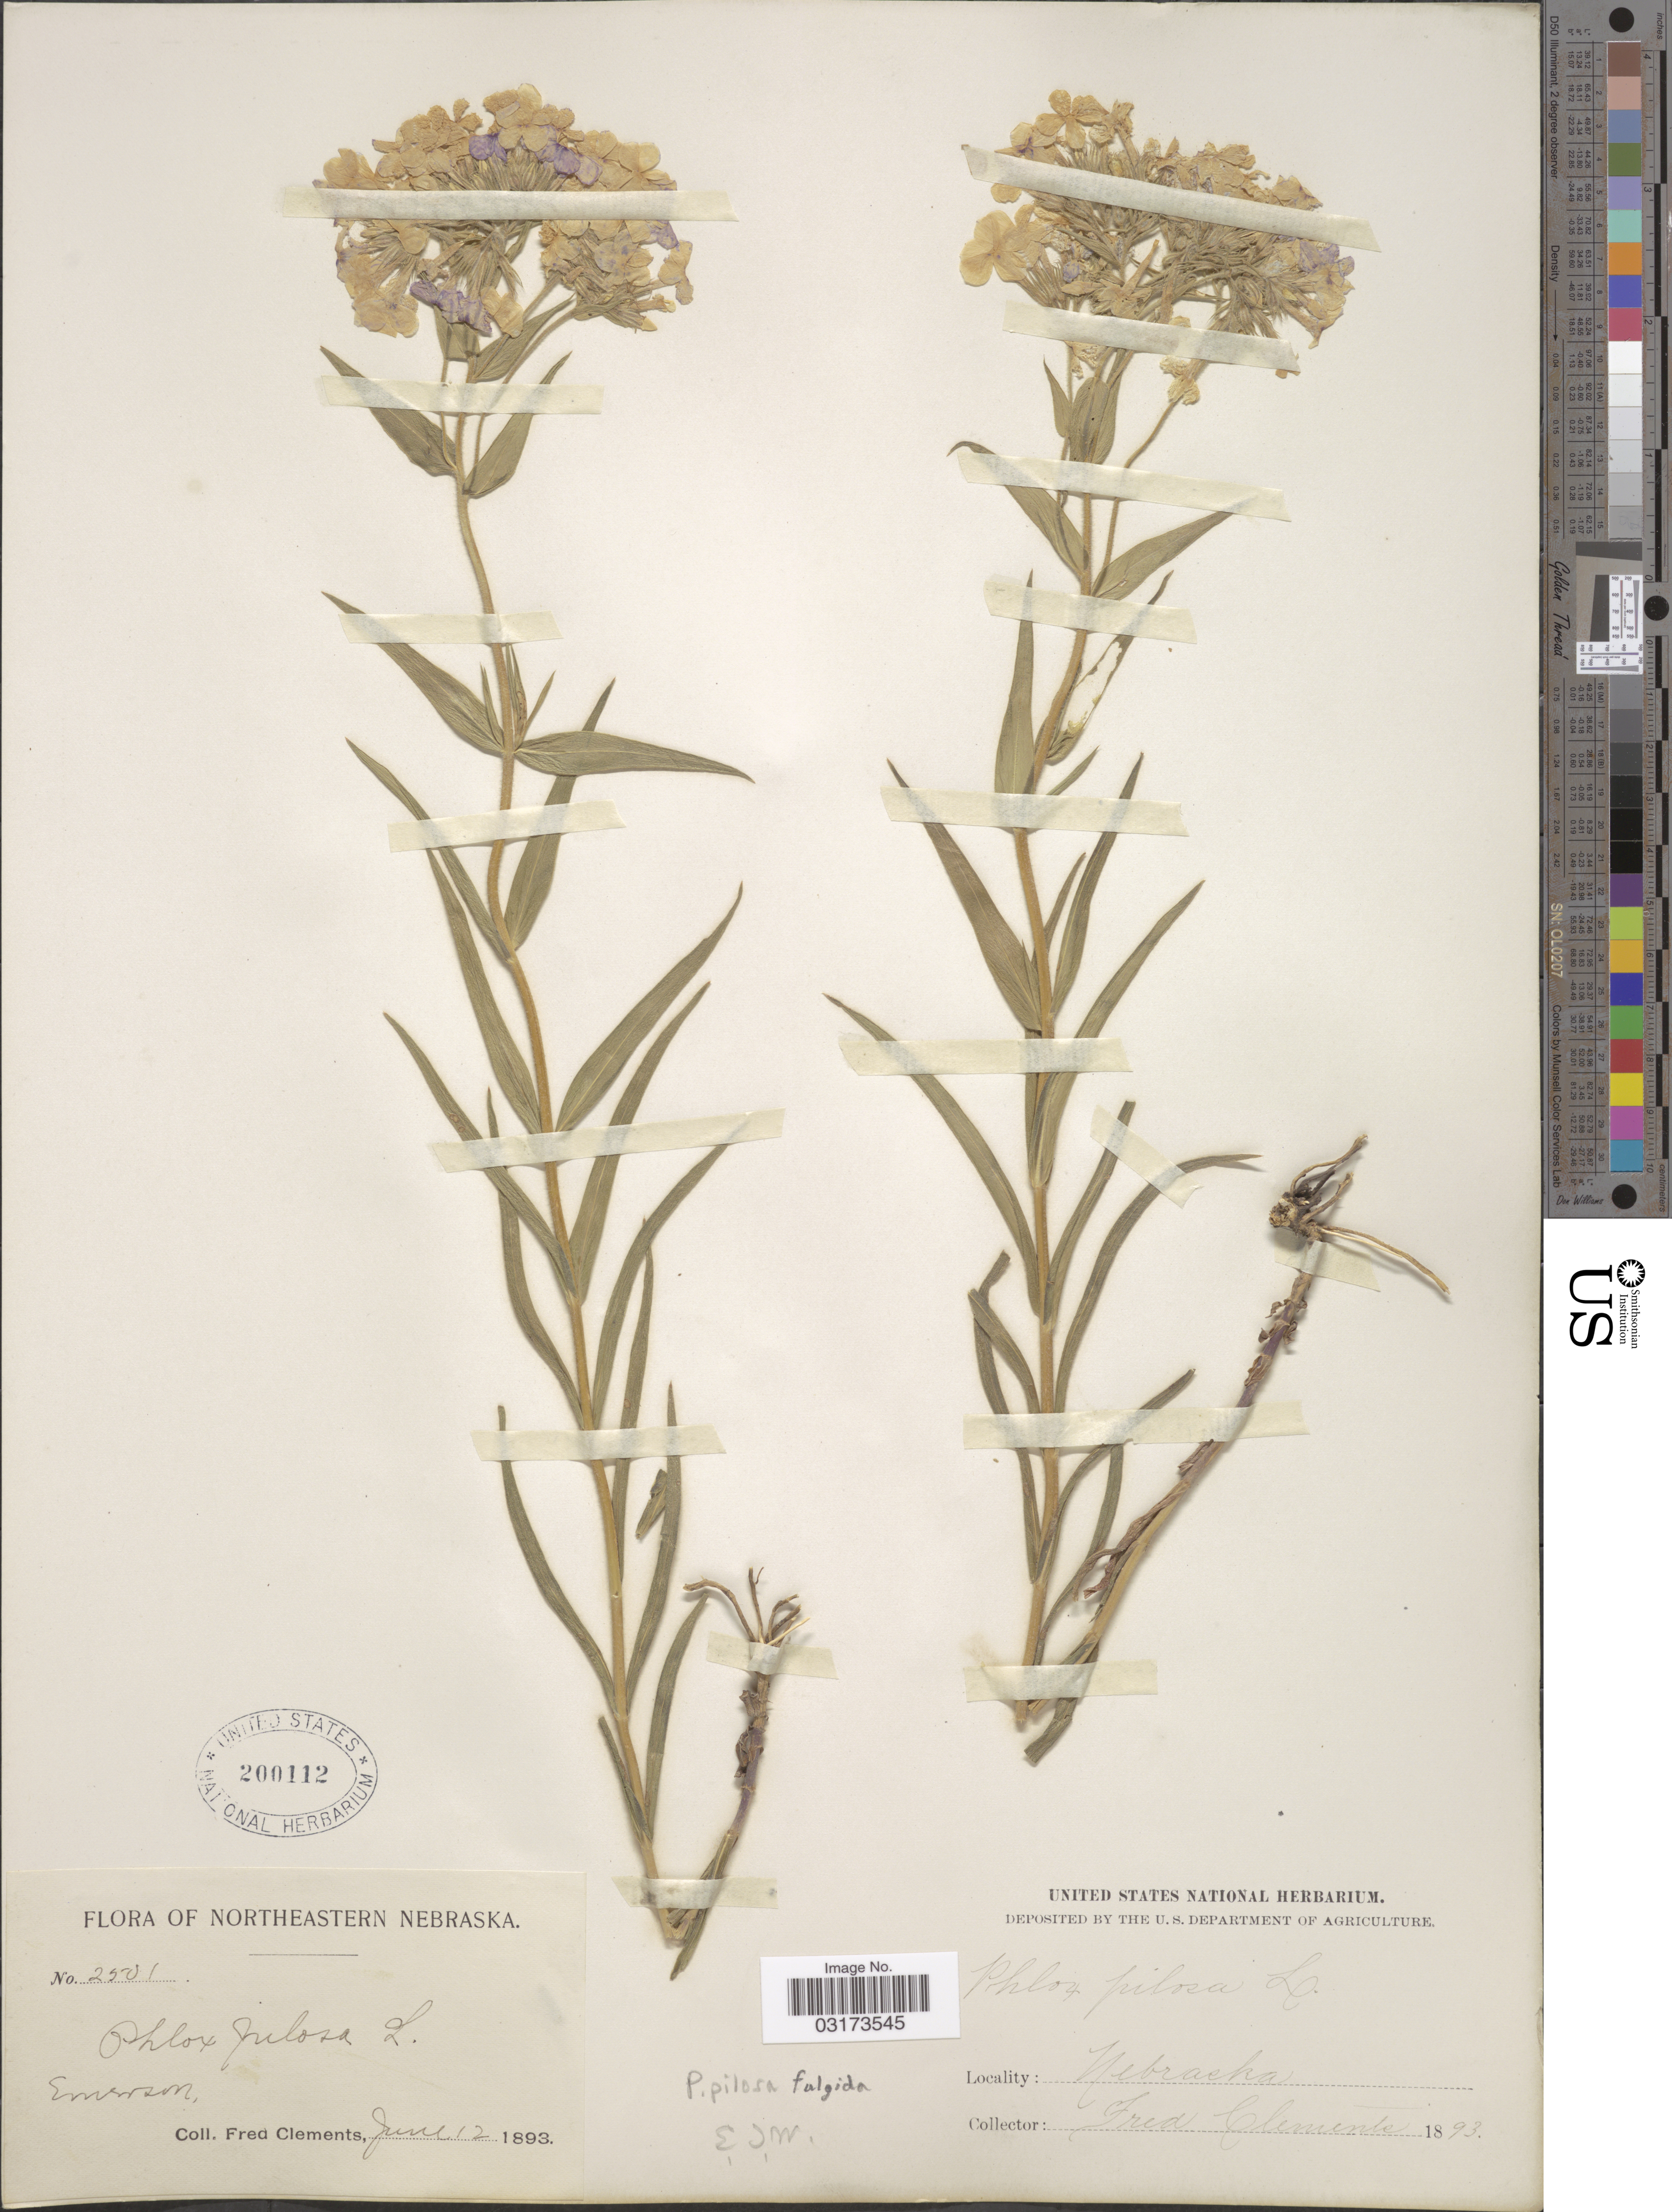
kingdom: Plantae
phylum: Tracheophyta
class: Magnoliopsida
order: Ericales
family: Polemoniaceae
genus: Phlox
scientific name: Phlox pilosa subsp. fulgida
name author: (Wherry) Wherry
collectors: F. Clements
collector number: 2501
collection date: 1893-06-12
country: United States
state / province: Nebraska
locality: Northeastern Nebraska. Emerson.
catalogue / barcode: US 200112